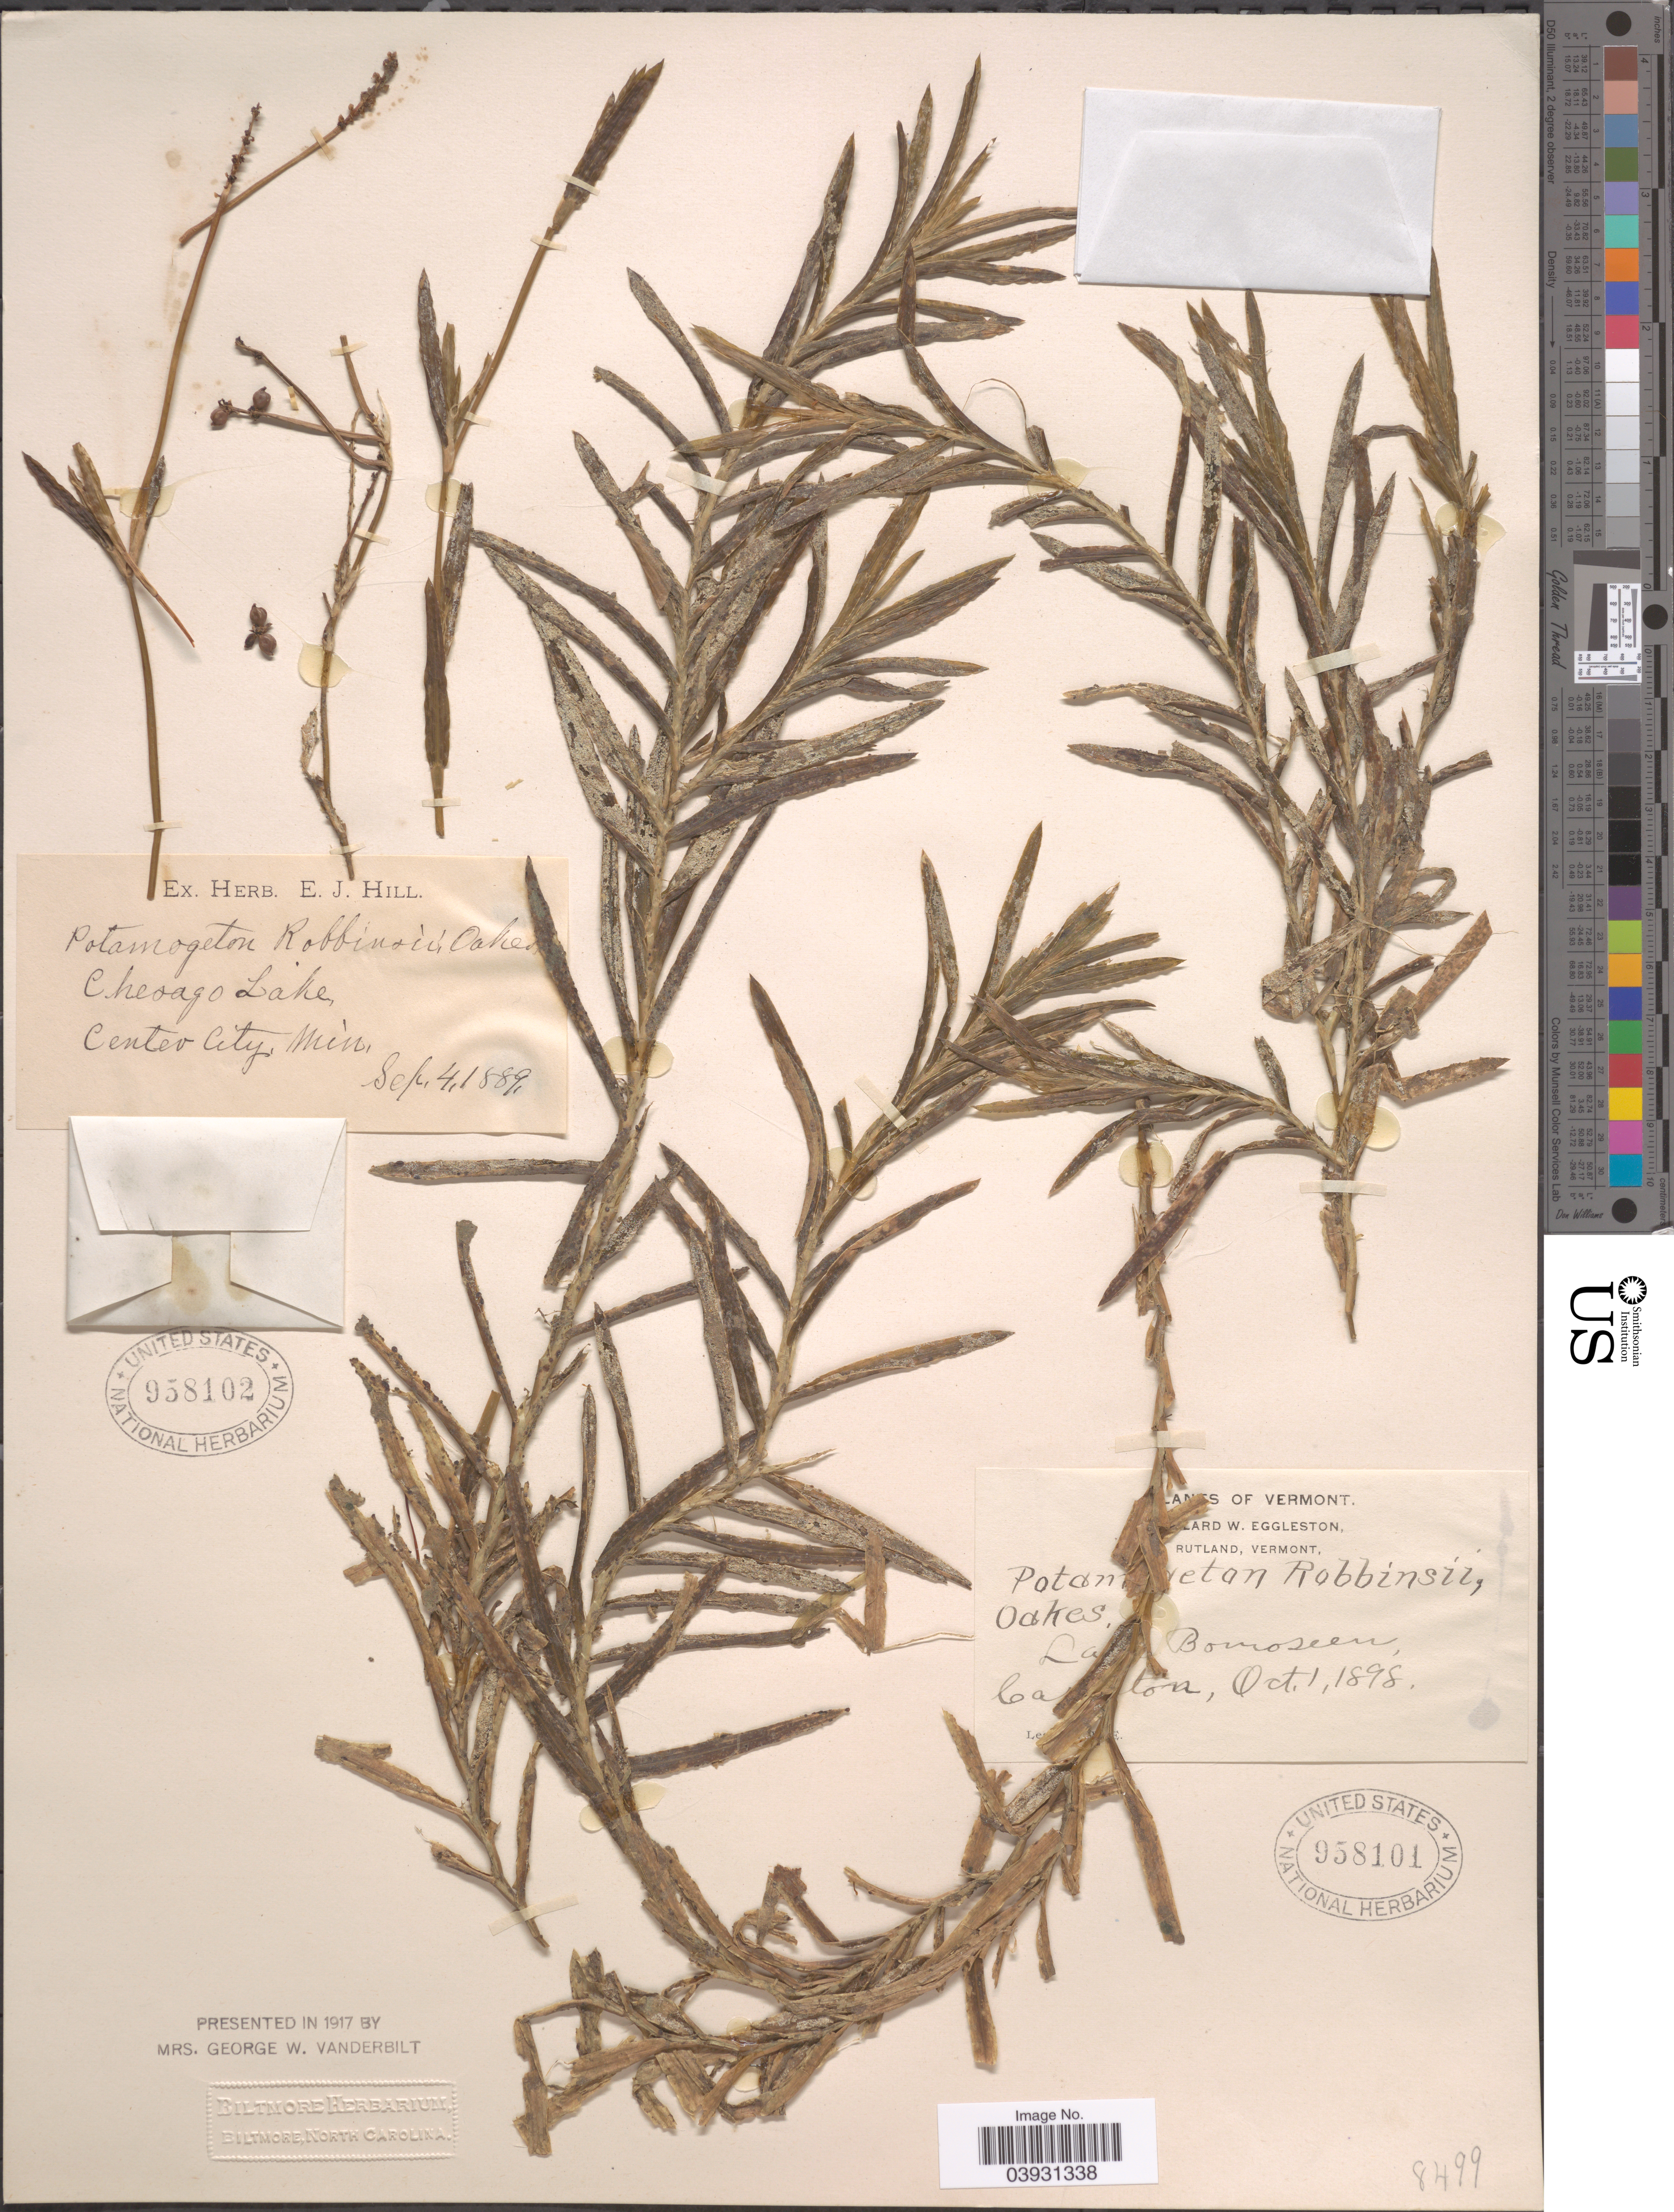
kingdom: Plantae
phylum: Tracheophyta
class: Liliopsida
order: Alismatales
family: Potamogetonaceae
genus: Potamogeton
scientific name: Potamogeton robbinsii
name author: Oakes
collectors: ex herb. E.J. Hill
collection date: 1889-09-04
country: United States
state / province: Minnesota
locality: Chesago Lake, Center City.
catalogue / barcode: US 958102-2